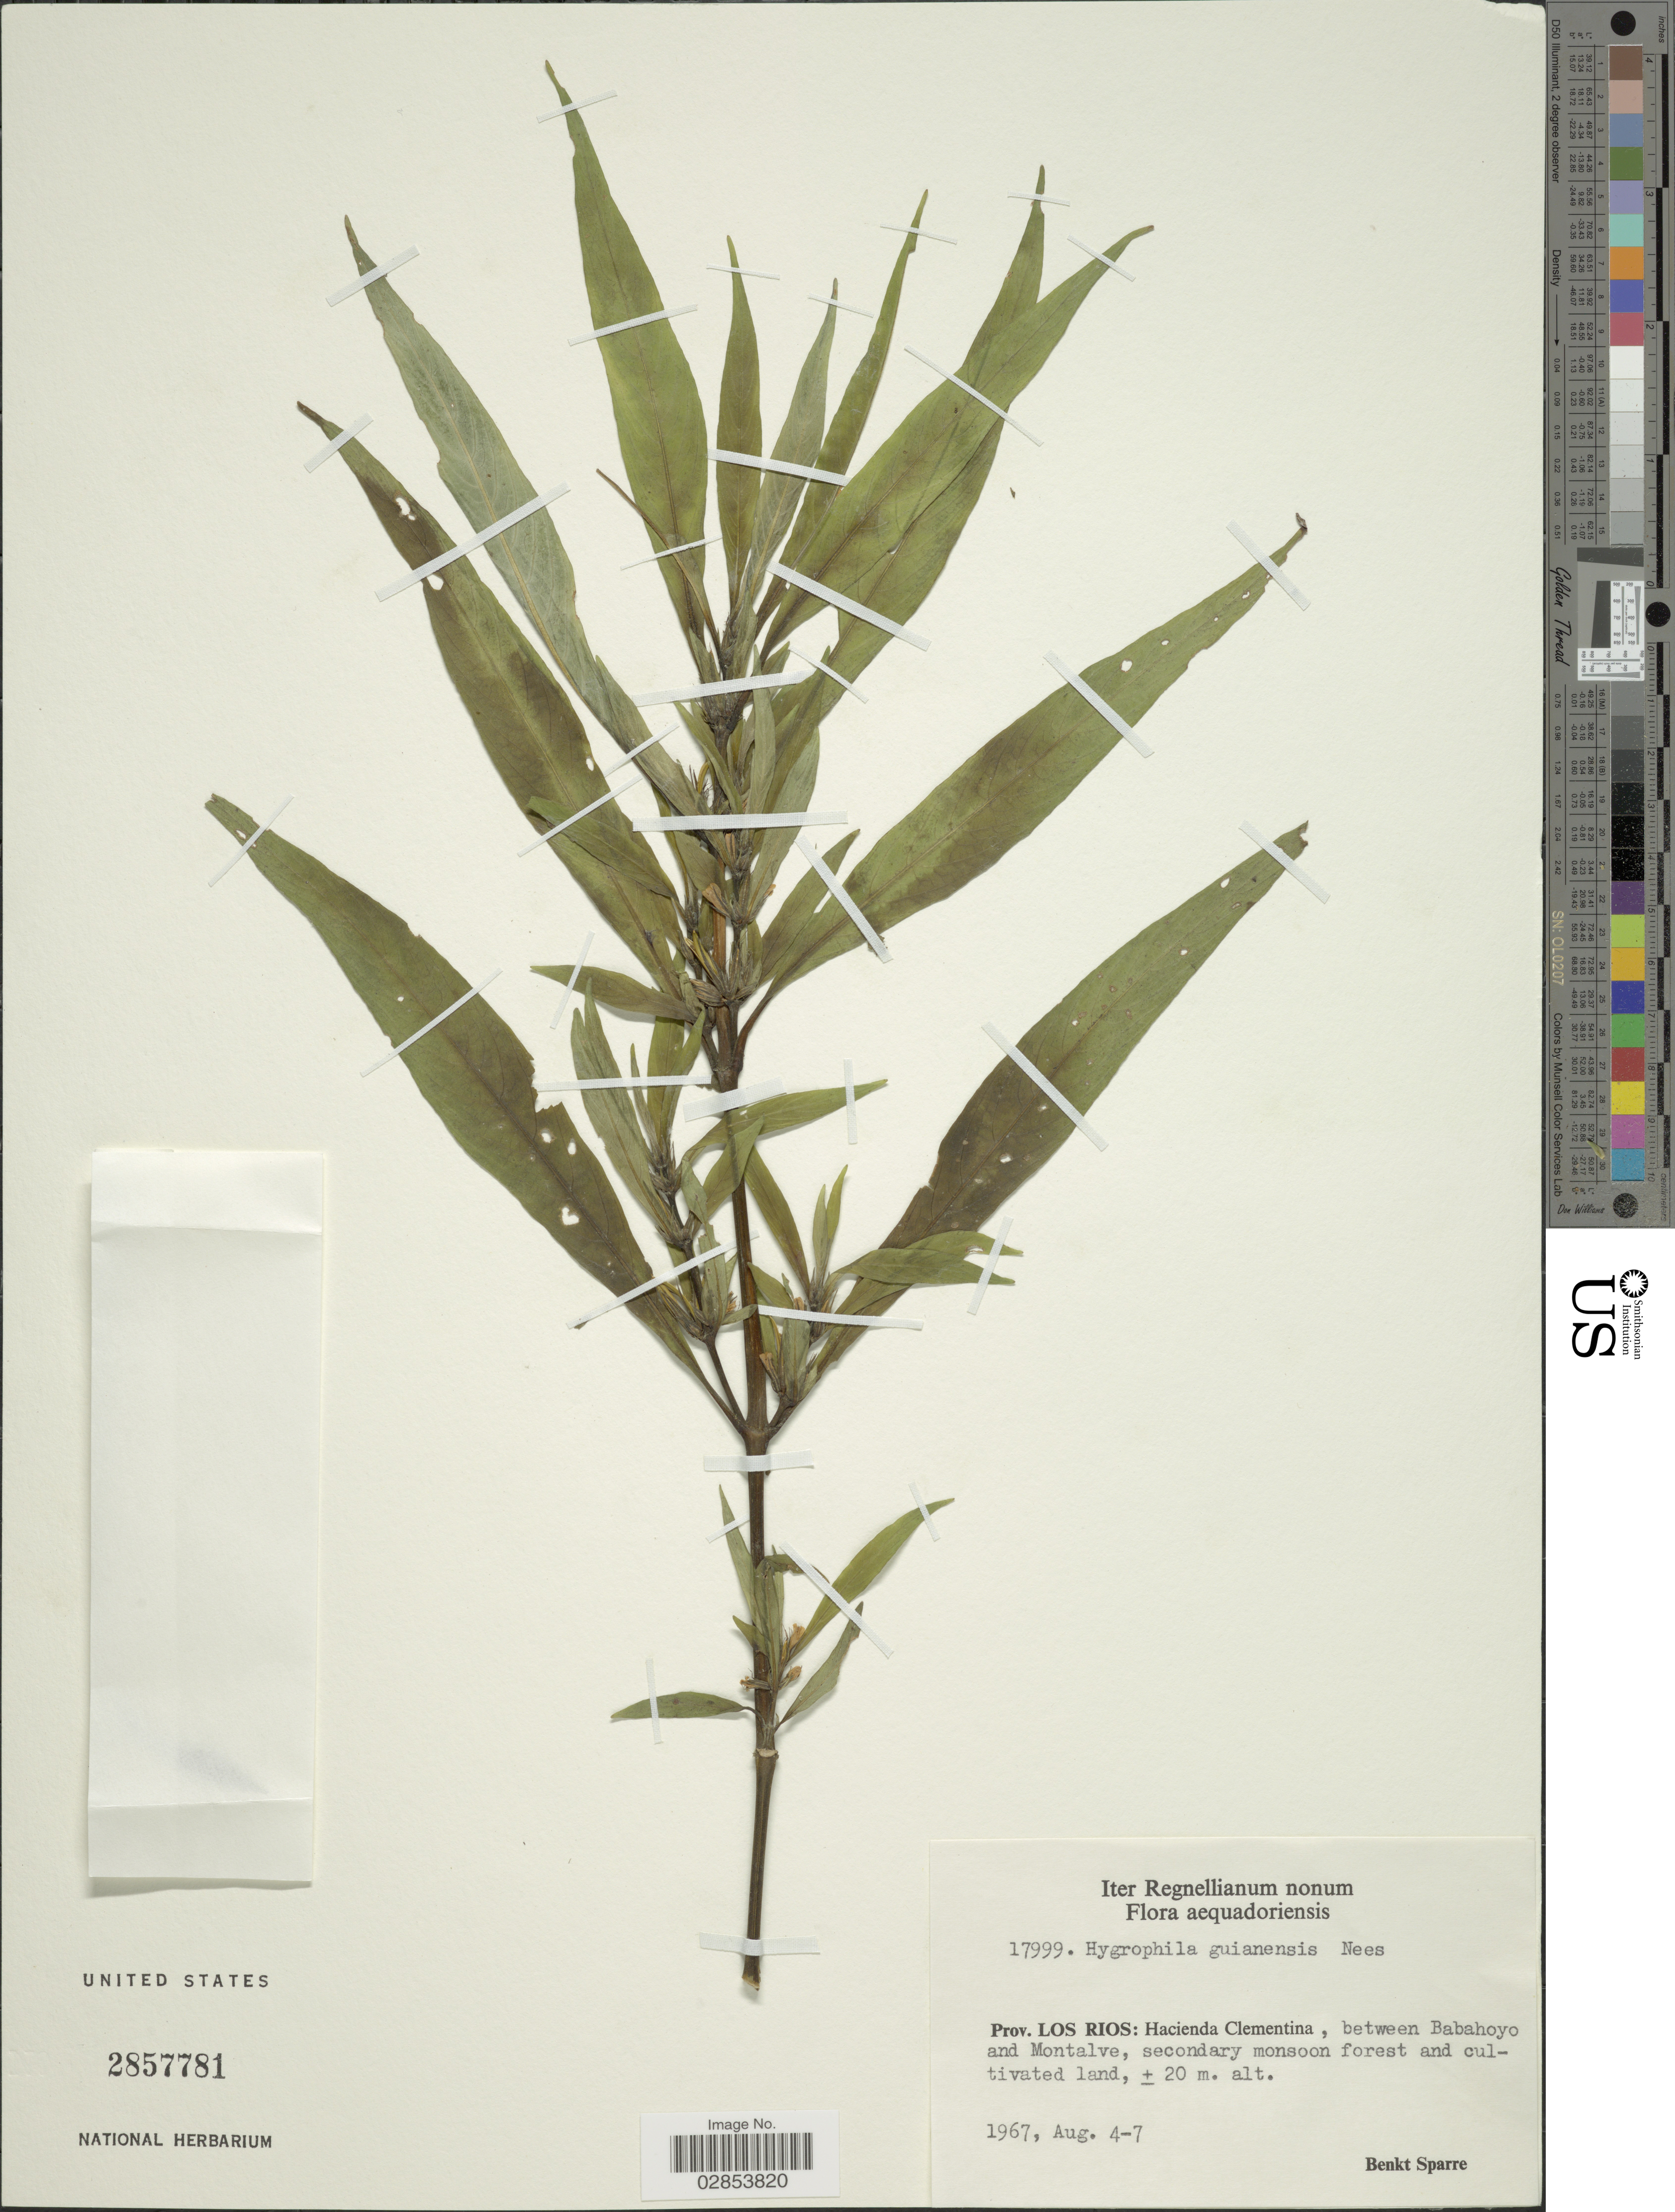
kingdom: Plantae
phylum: Tracheophyta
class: Magnoliopsida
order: Lamiales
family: Acanthaceae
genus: Hygrophila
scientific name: Hygrophila costata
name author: Nees & T. Nees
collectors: B. Sparre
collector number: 17999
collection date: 1967-08-04/1967-08-07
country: Ecuador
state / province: Los Ríos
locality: Hacienda Clementina, between Babahoyo and Montalve.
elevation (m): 20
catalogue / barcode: US 2857781